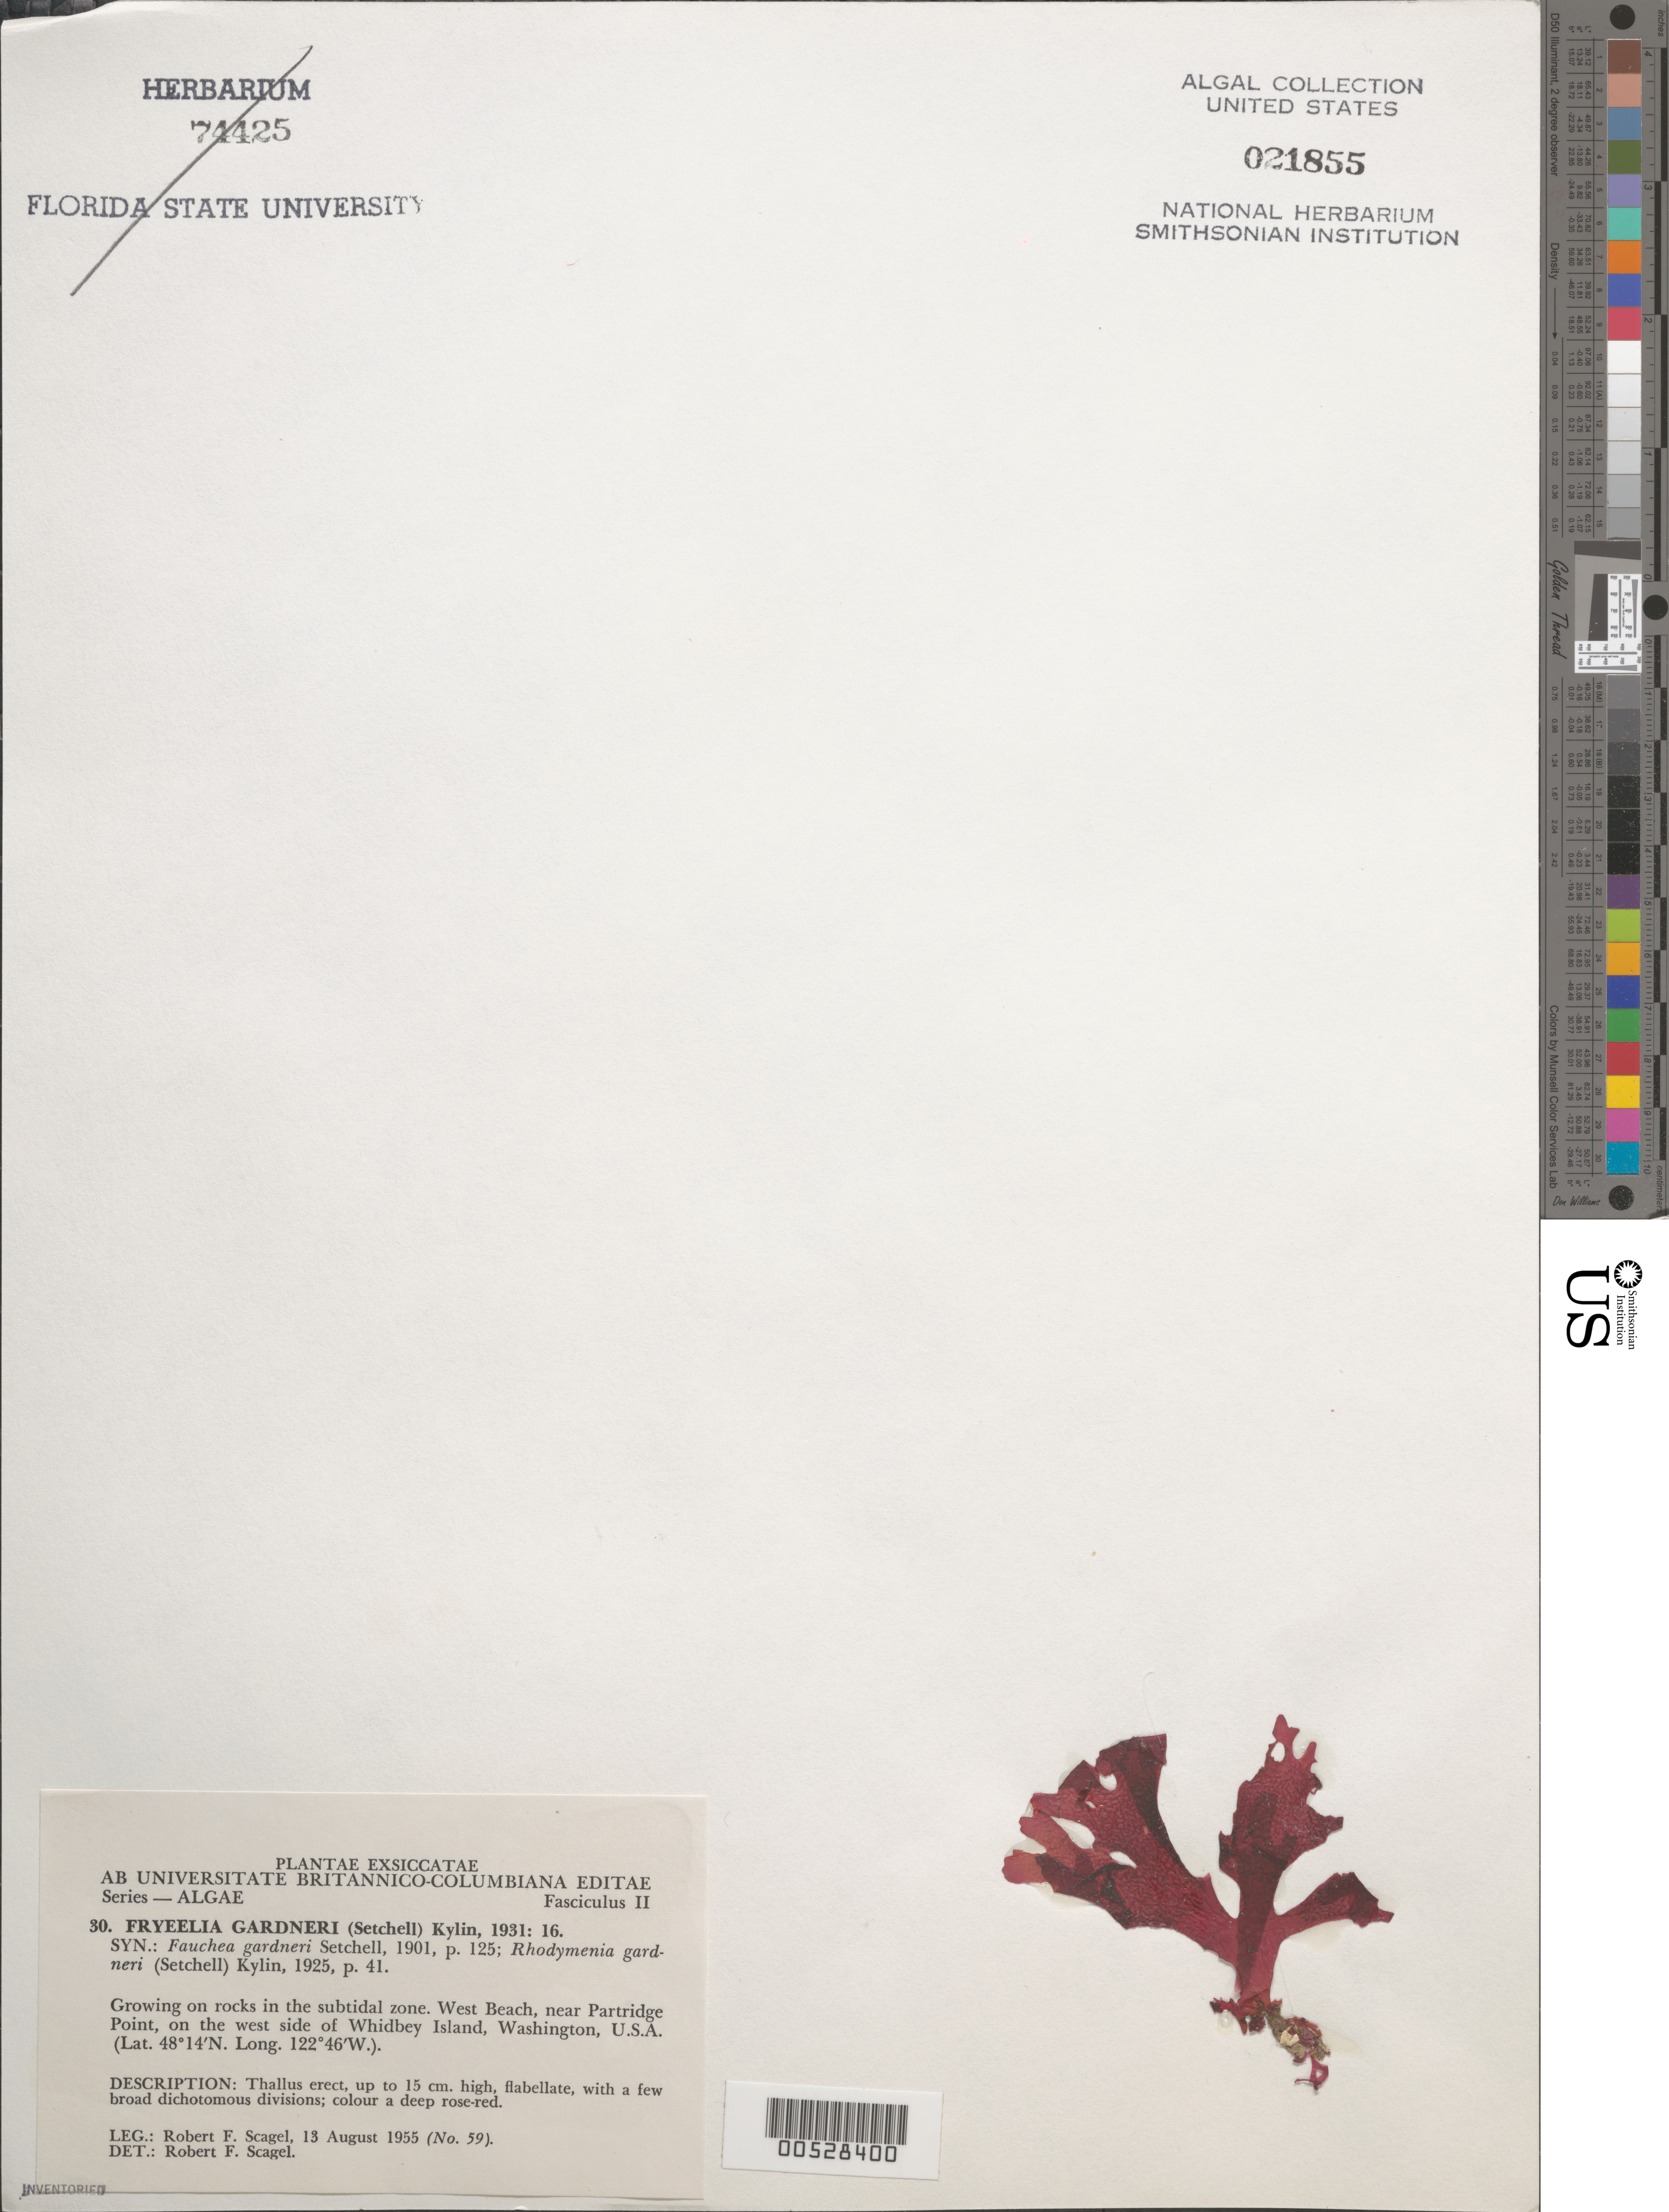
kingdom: Plantae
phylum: Rhodophyta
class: Florideophyceae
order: Rhodymeniales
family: Fryeellaceae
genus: Fryeella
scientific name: Fryeella gardneri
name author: (Setch.) Kylin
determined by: Scagel, R. F.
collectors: R. F. Scagel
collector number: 59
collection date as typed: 13 Aug 1955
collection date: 1955-08-13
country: United States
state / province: Washington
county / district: Island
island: Whidbey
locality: West Beach, near Partridge Point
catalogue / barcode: US 21855